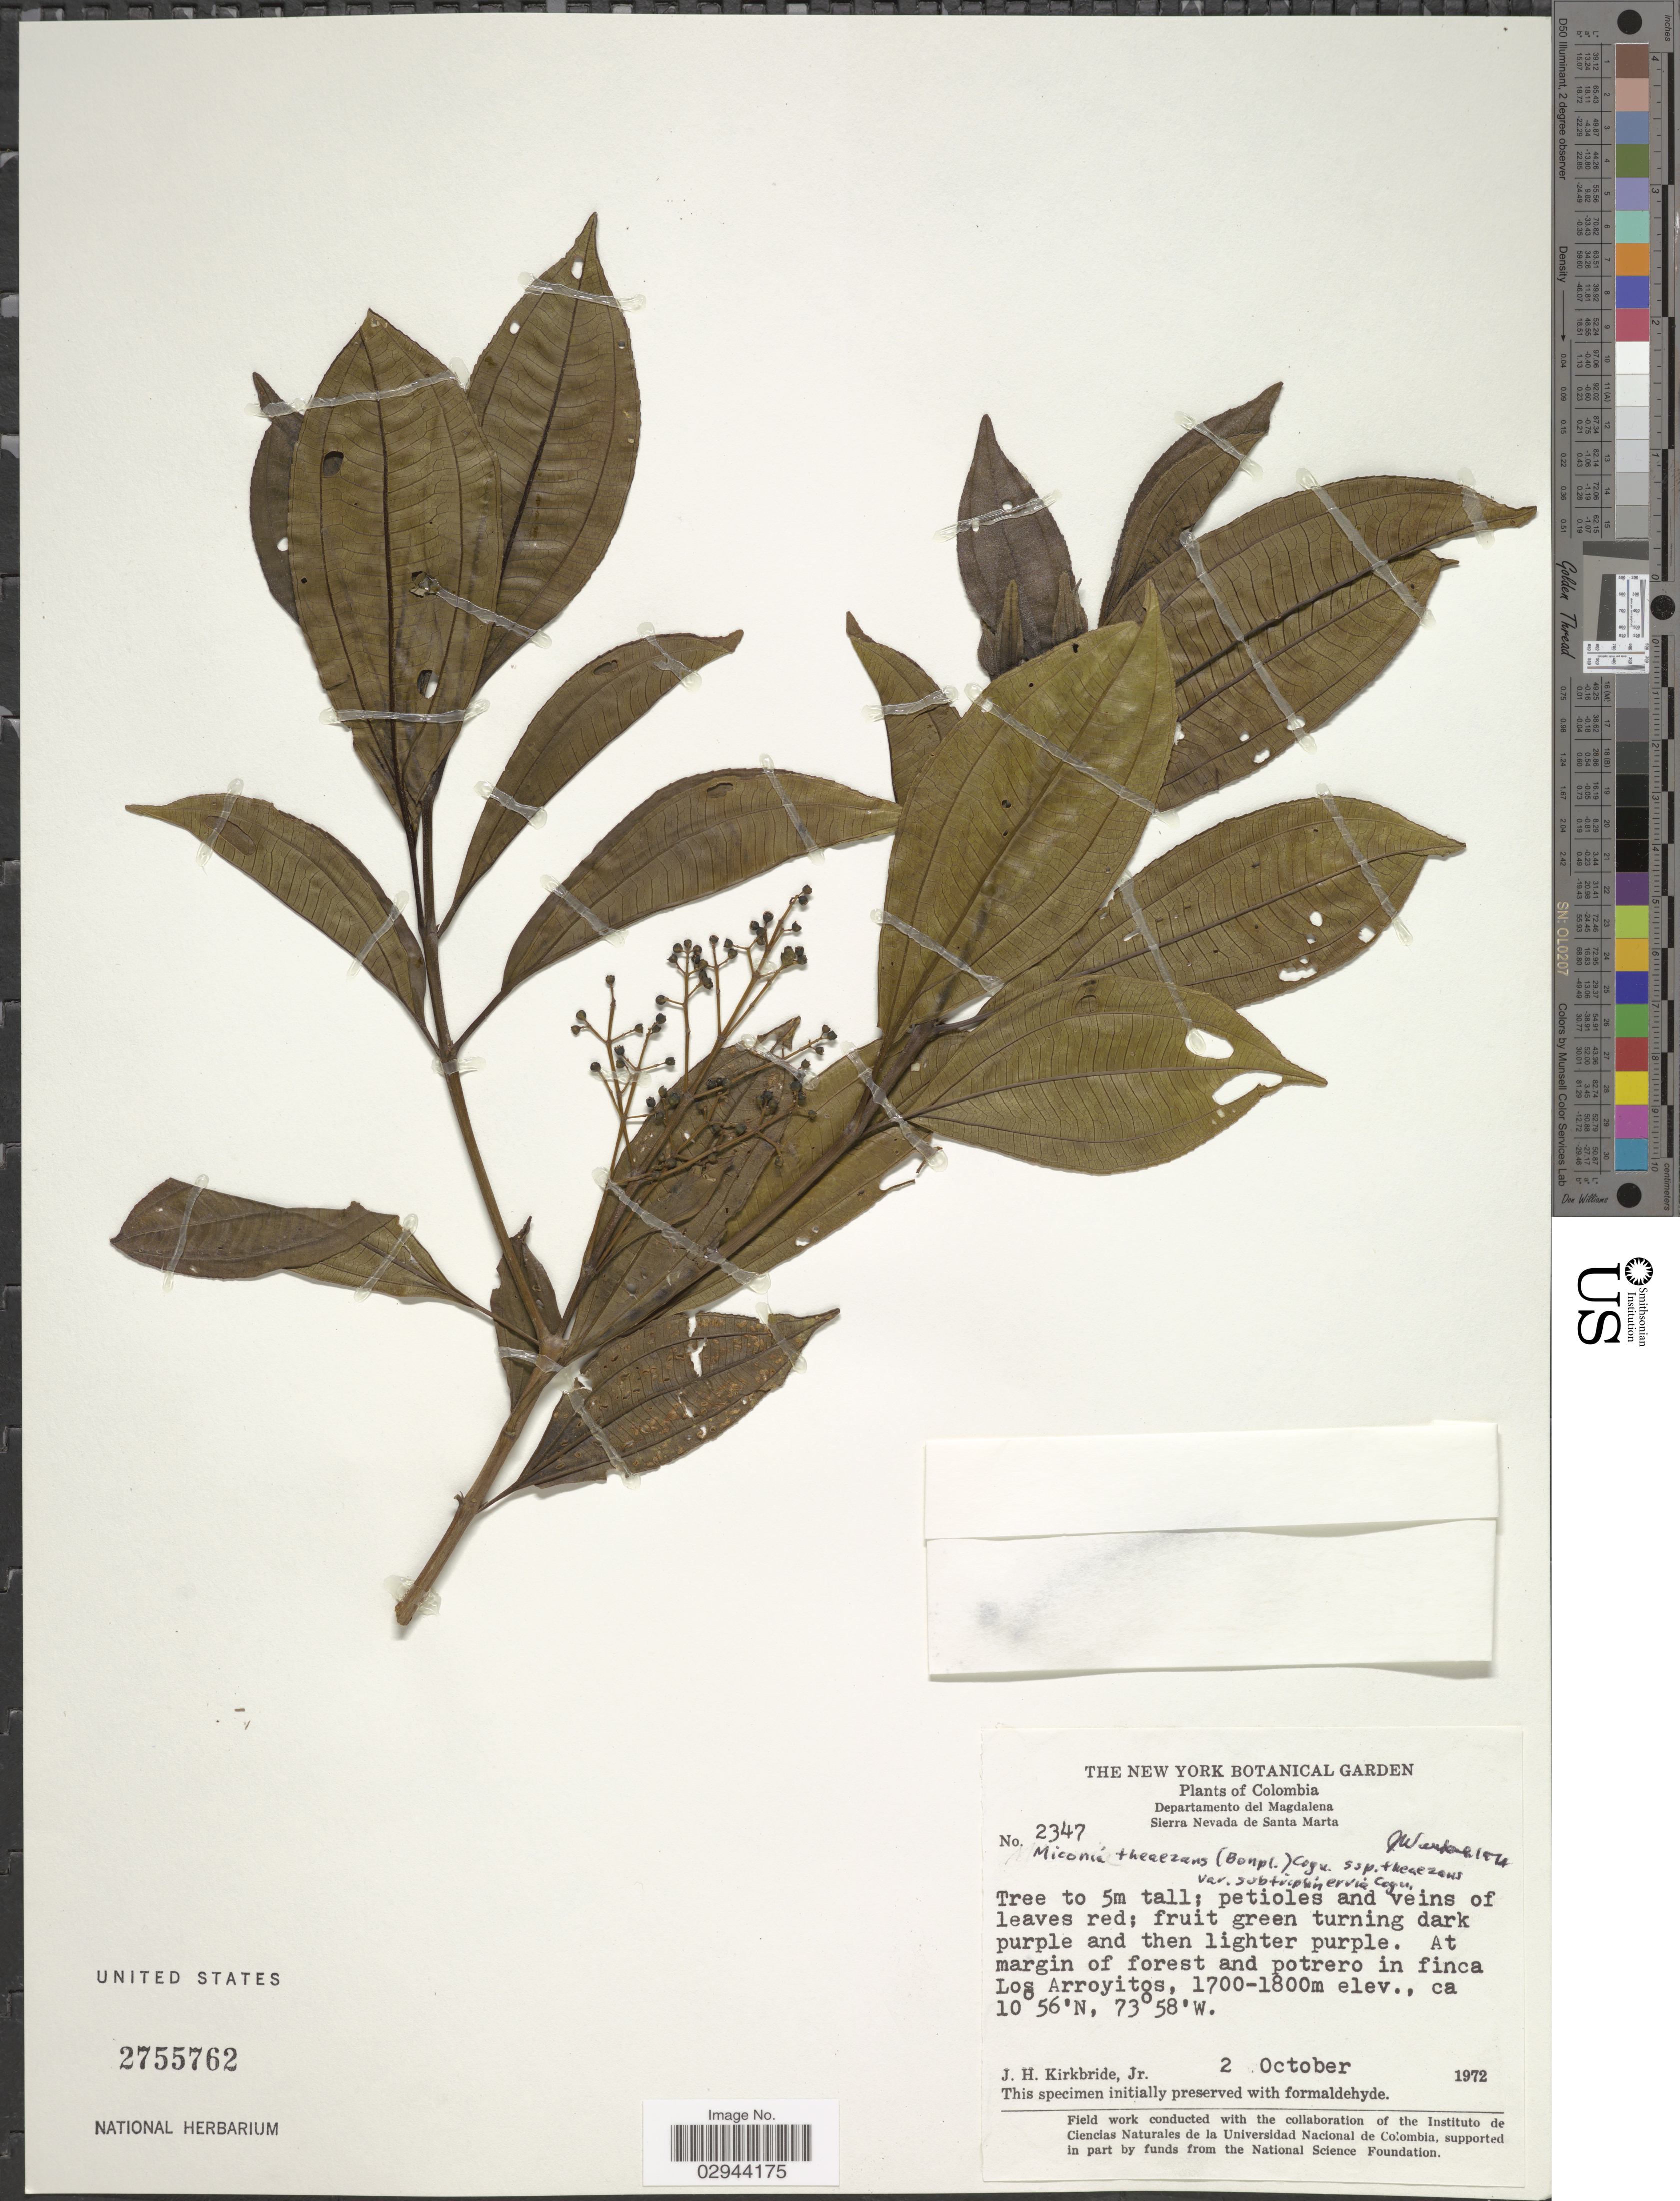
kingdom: Plantae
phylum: Tracheophyta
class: Magnoliopsida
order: Myrtales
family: Melastomataceae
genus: Miconia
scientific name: Miconia theizans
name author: (Bonpl.) Cogn.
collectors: J. H. Kirkbride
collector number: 2347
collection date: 1972-10-02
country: Colombia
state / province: Magdalena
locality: Departamento del Magdalena, Sierra Nevada de Santa Marta, at margin of forest and potrero in finca Los Arroyitos.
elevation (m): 1700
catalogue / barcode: US 2755762